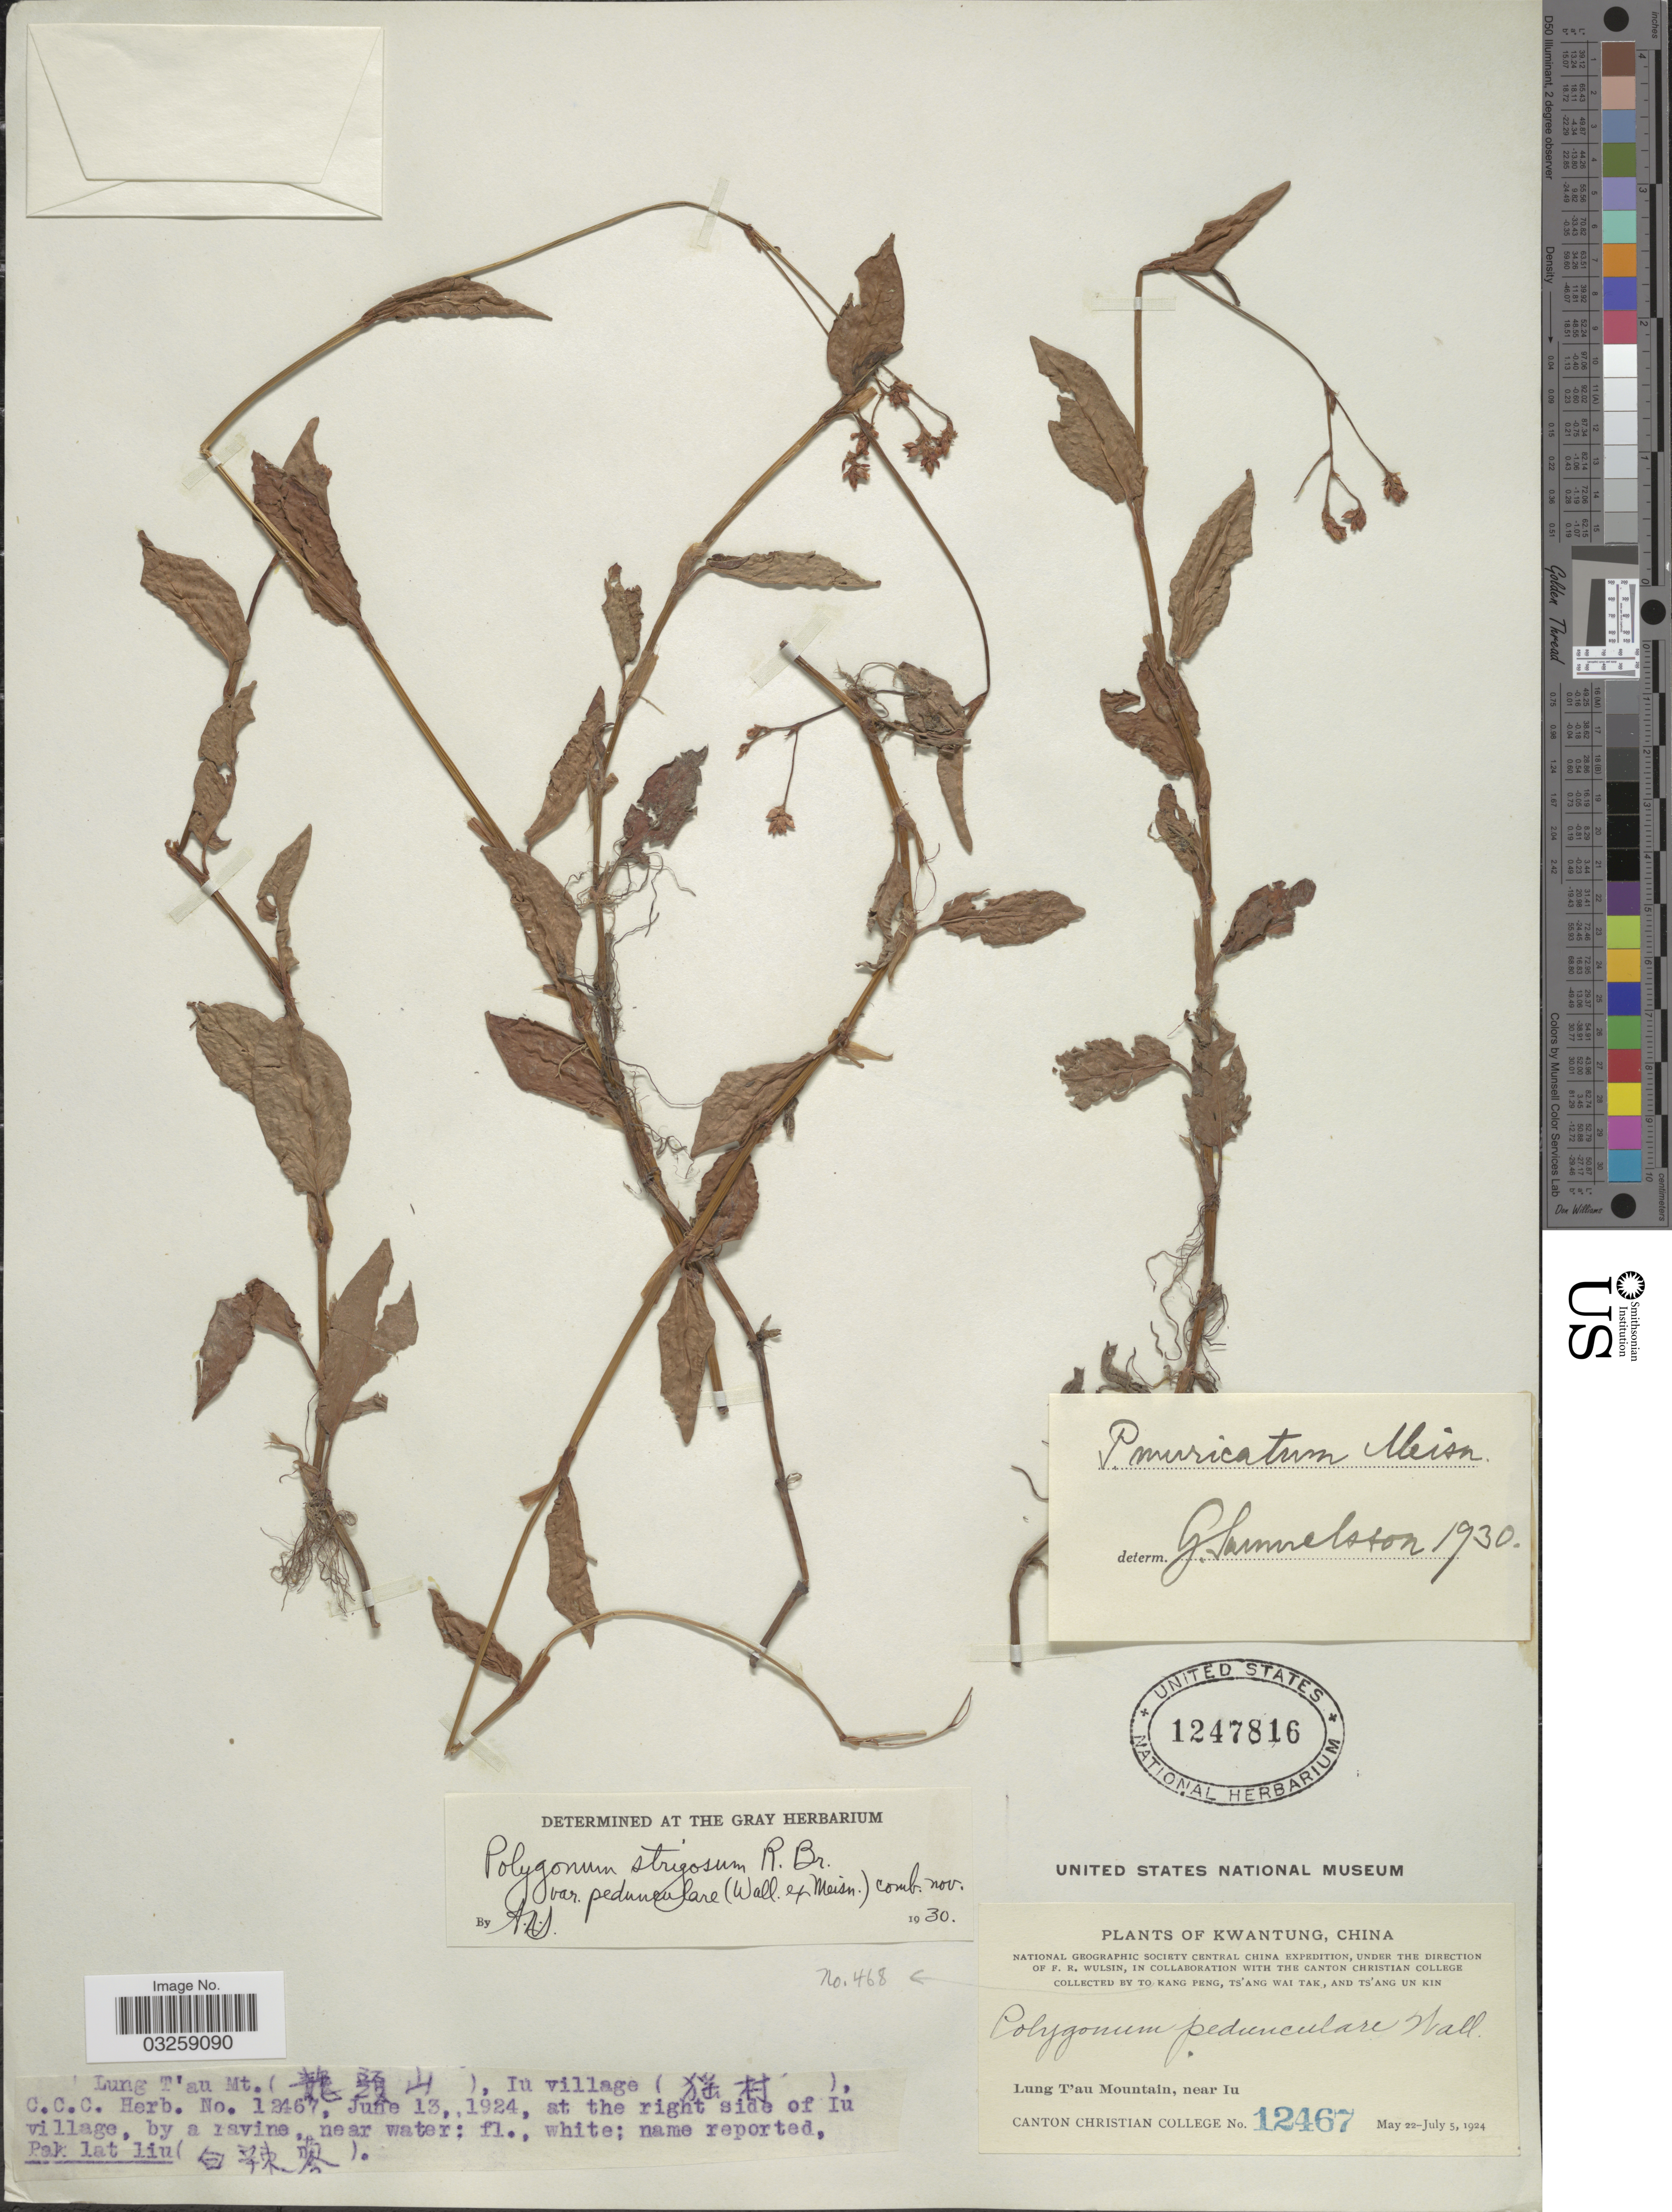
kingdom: Plantae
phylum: Tracheophyta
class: Magnoliopsida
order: Caryophyllales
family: Polygonaceae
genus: Polygonum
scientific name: Polygonum nepalense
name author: Meisn.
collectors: T. K. Peng, W. T. Tsang & Ts' Ang Un Kin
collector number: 468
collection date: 1924-06-13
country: China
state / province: Guangdong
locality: Kwantung. Lung T'au Mountain (X), near Iu. Iu village (X). At the right side of Iu village, by ravine, near water.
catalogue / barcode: US 1247816